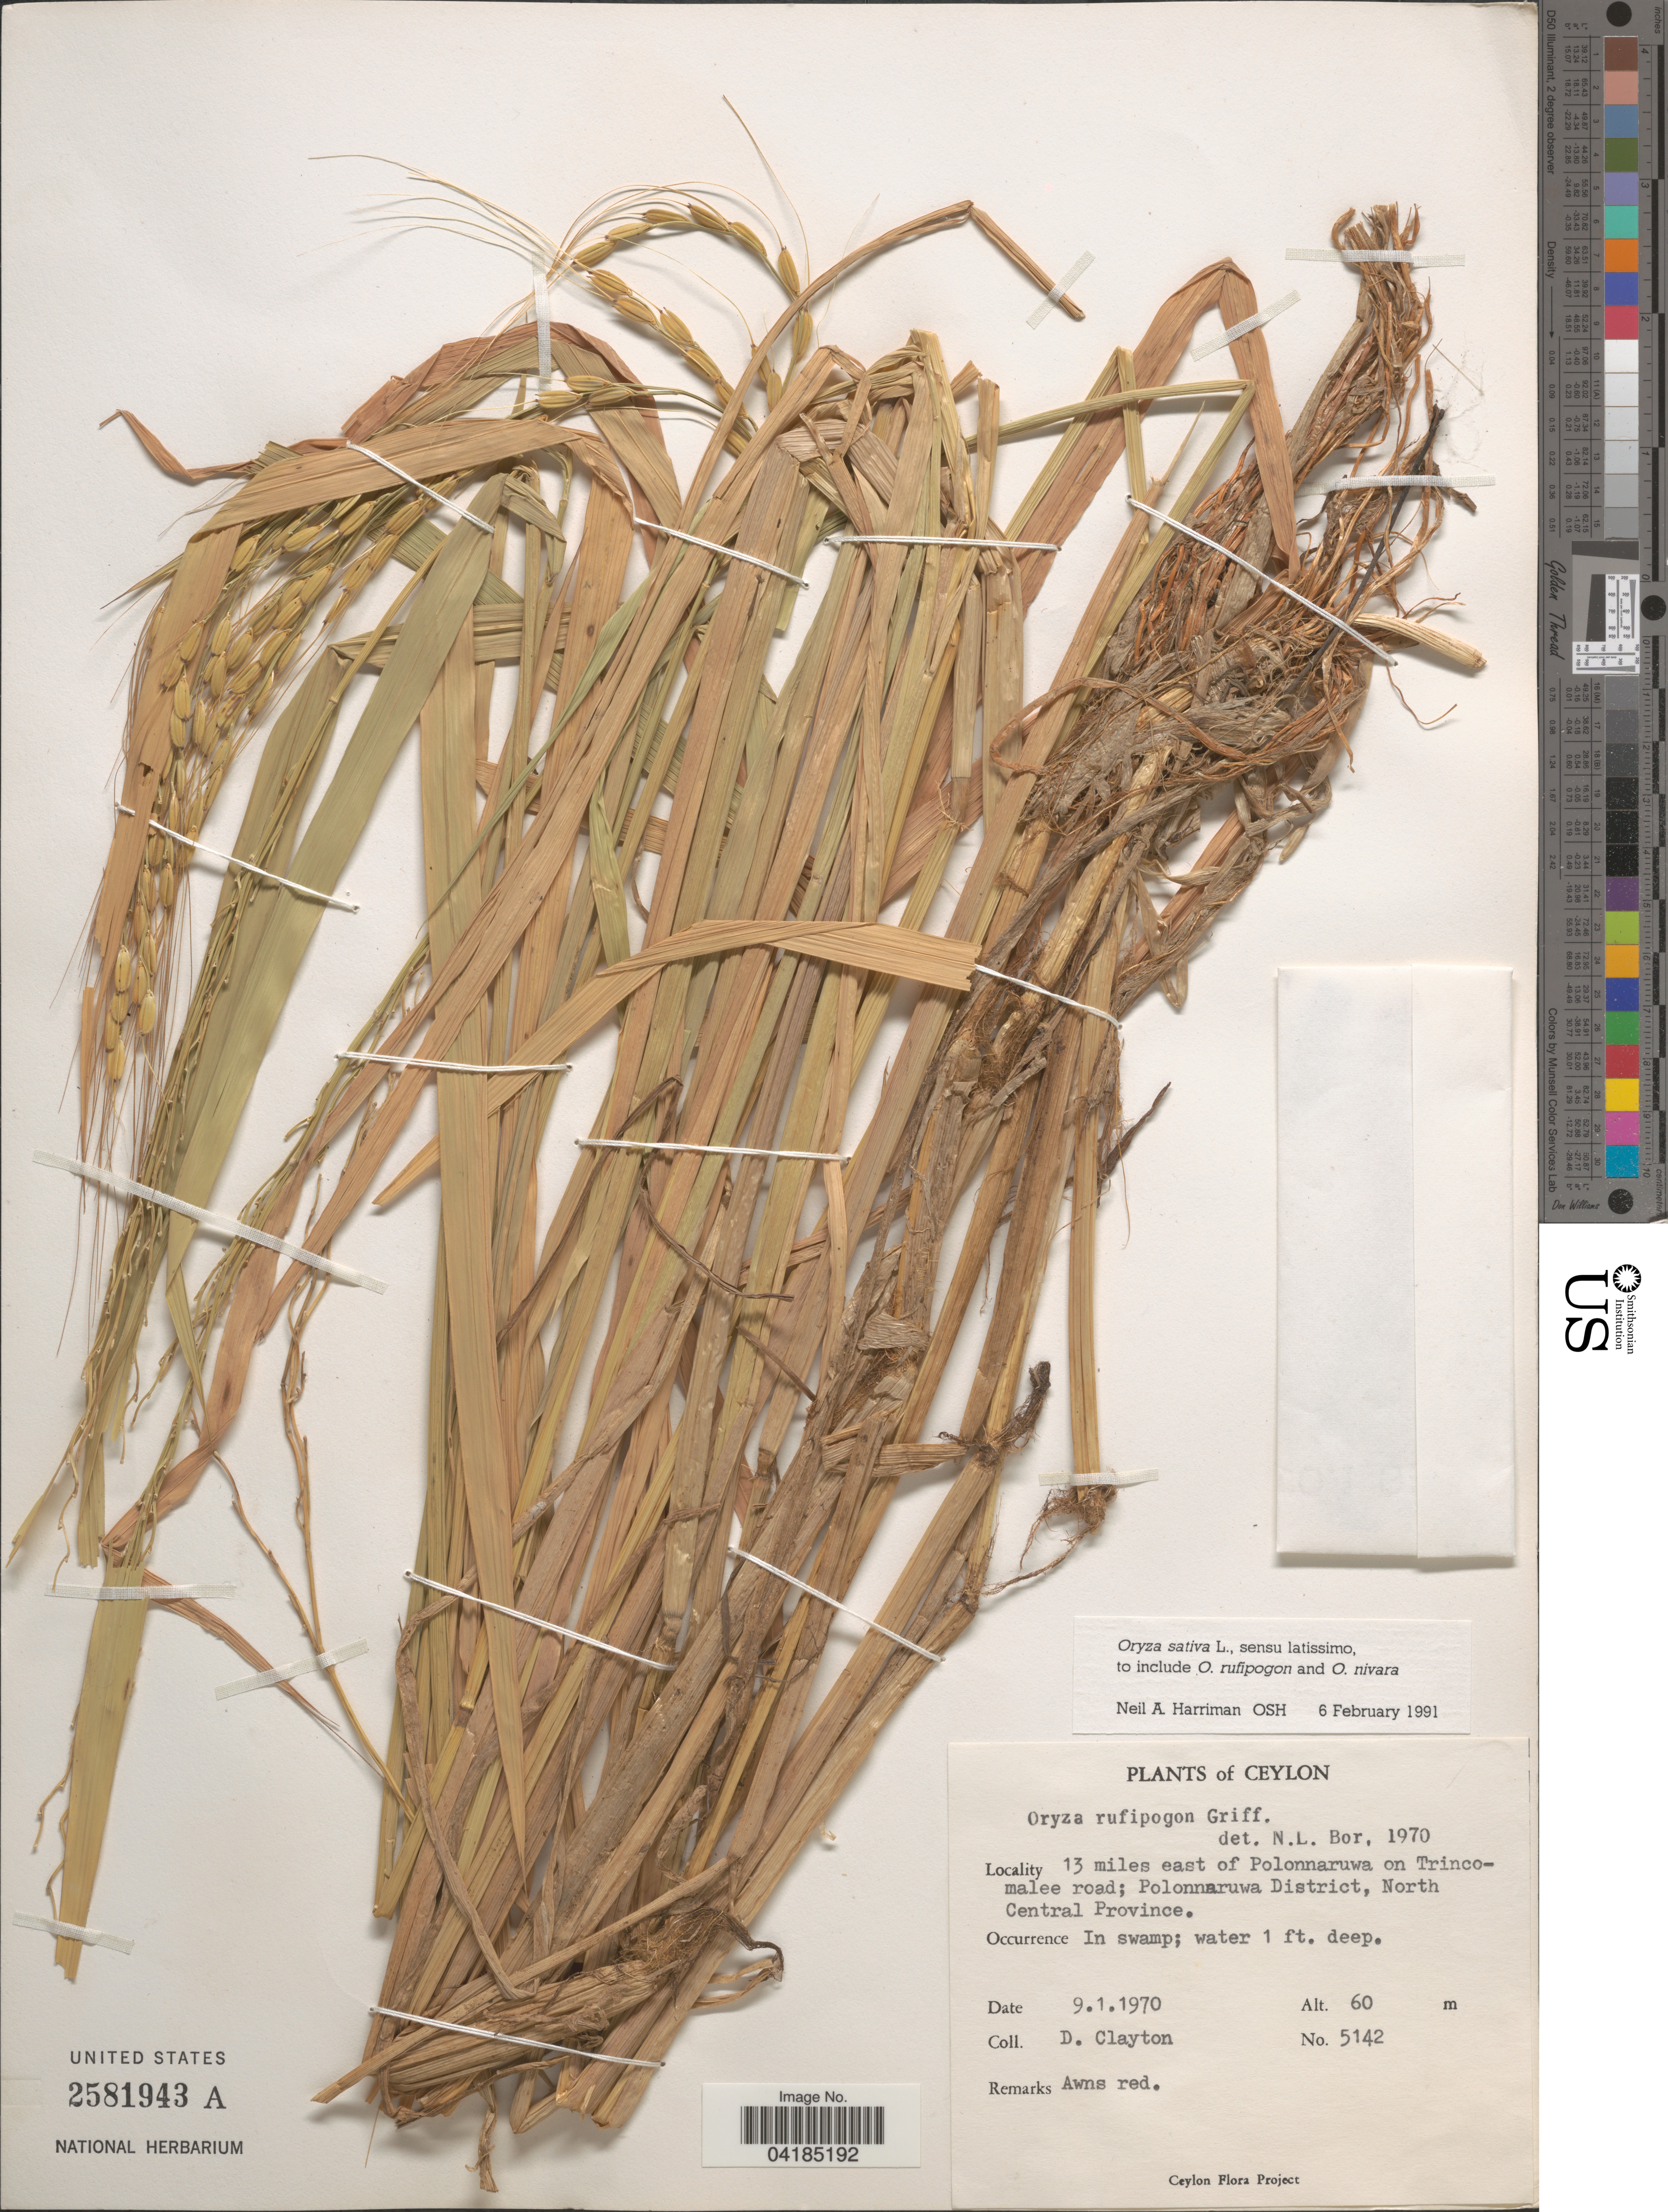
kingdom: Plantae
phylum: Tracheophyta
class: Liliopsida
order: Poales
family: Poaceae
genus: Oryza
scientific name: Oryza sativa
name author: L.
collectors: D. Clayton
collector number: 5142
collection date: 1970-01-09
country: Sri Lanka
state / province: North Central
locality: Ceylon. 13 miles east of Polonnaruwa on Trincomalee road; Polonnaruwa District.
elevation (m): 60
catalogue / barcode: US 2581943A